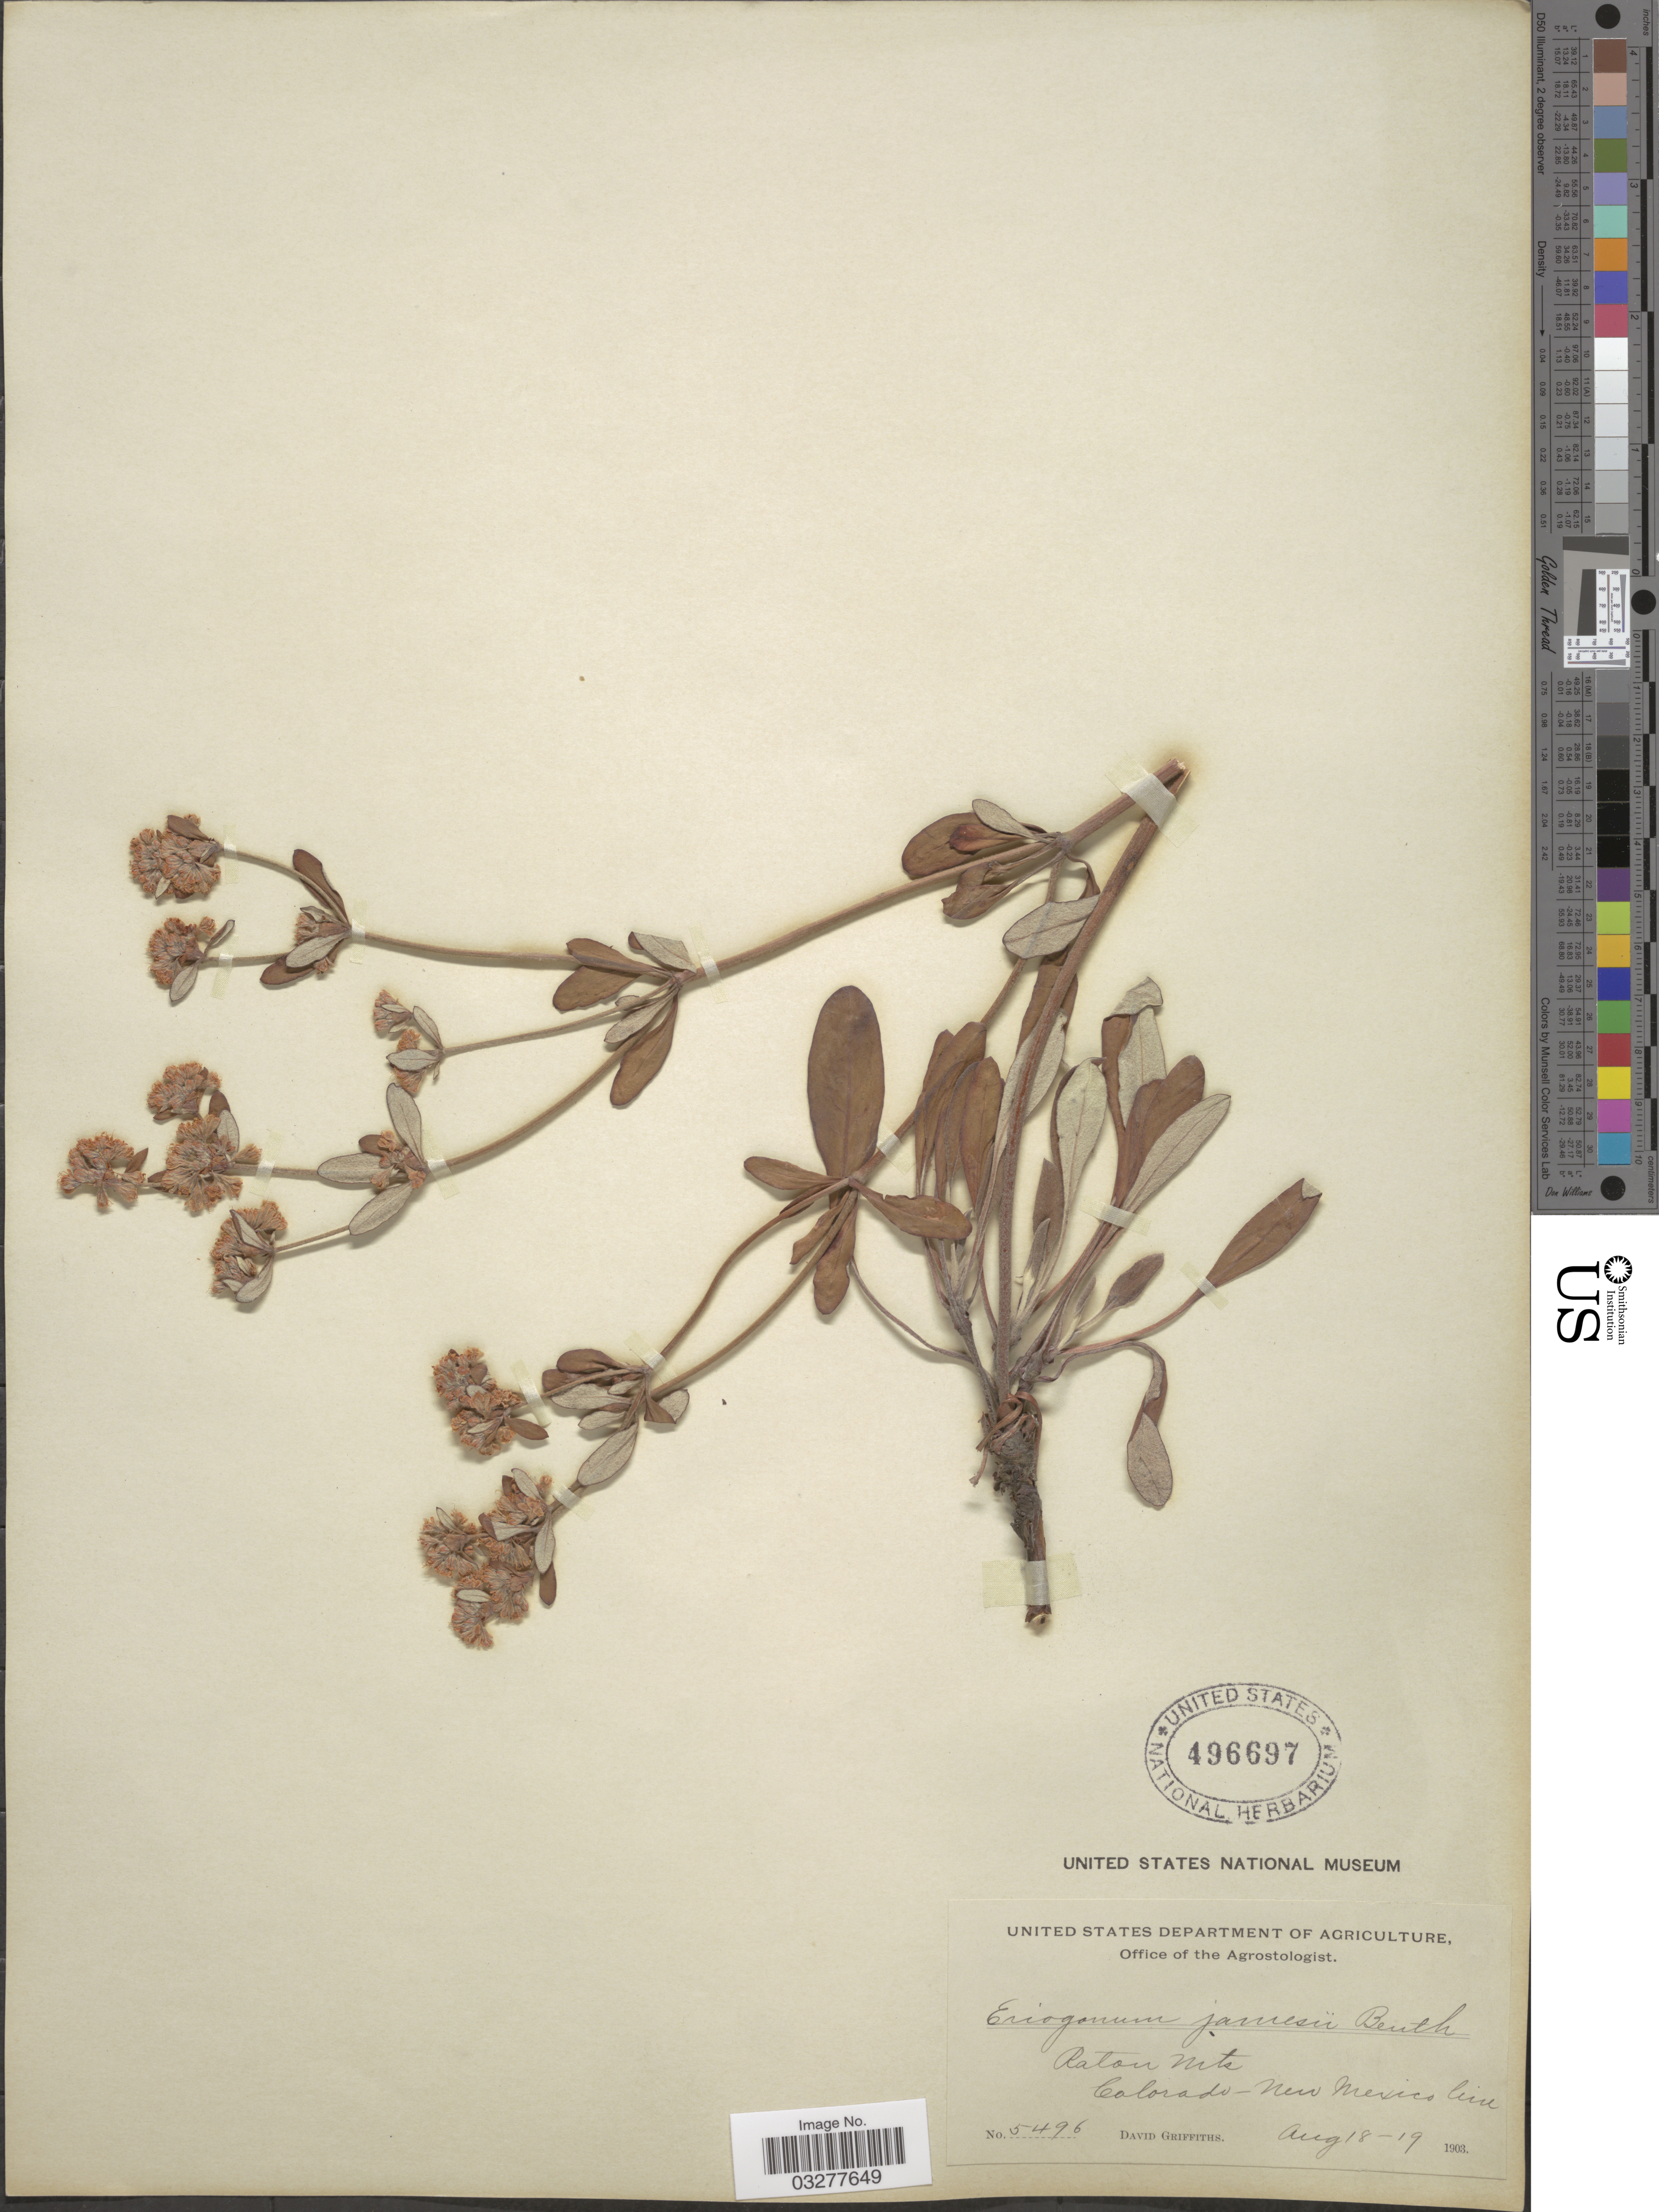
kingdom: Plantae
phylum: Tracheophyta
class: Magnoliopsida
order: Caryophyllales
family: Polygonaceae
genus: Eriogonum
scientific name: Eriogonum jamesii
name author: Benth.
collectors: D. Griffiths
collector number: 5496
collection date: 1903-08-18/1903-08-19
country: United States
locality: Raton Mts, Colorado-New Mexico line.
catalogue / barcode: US 496697